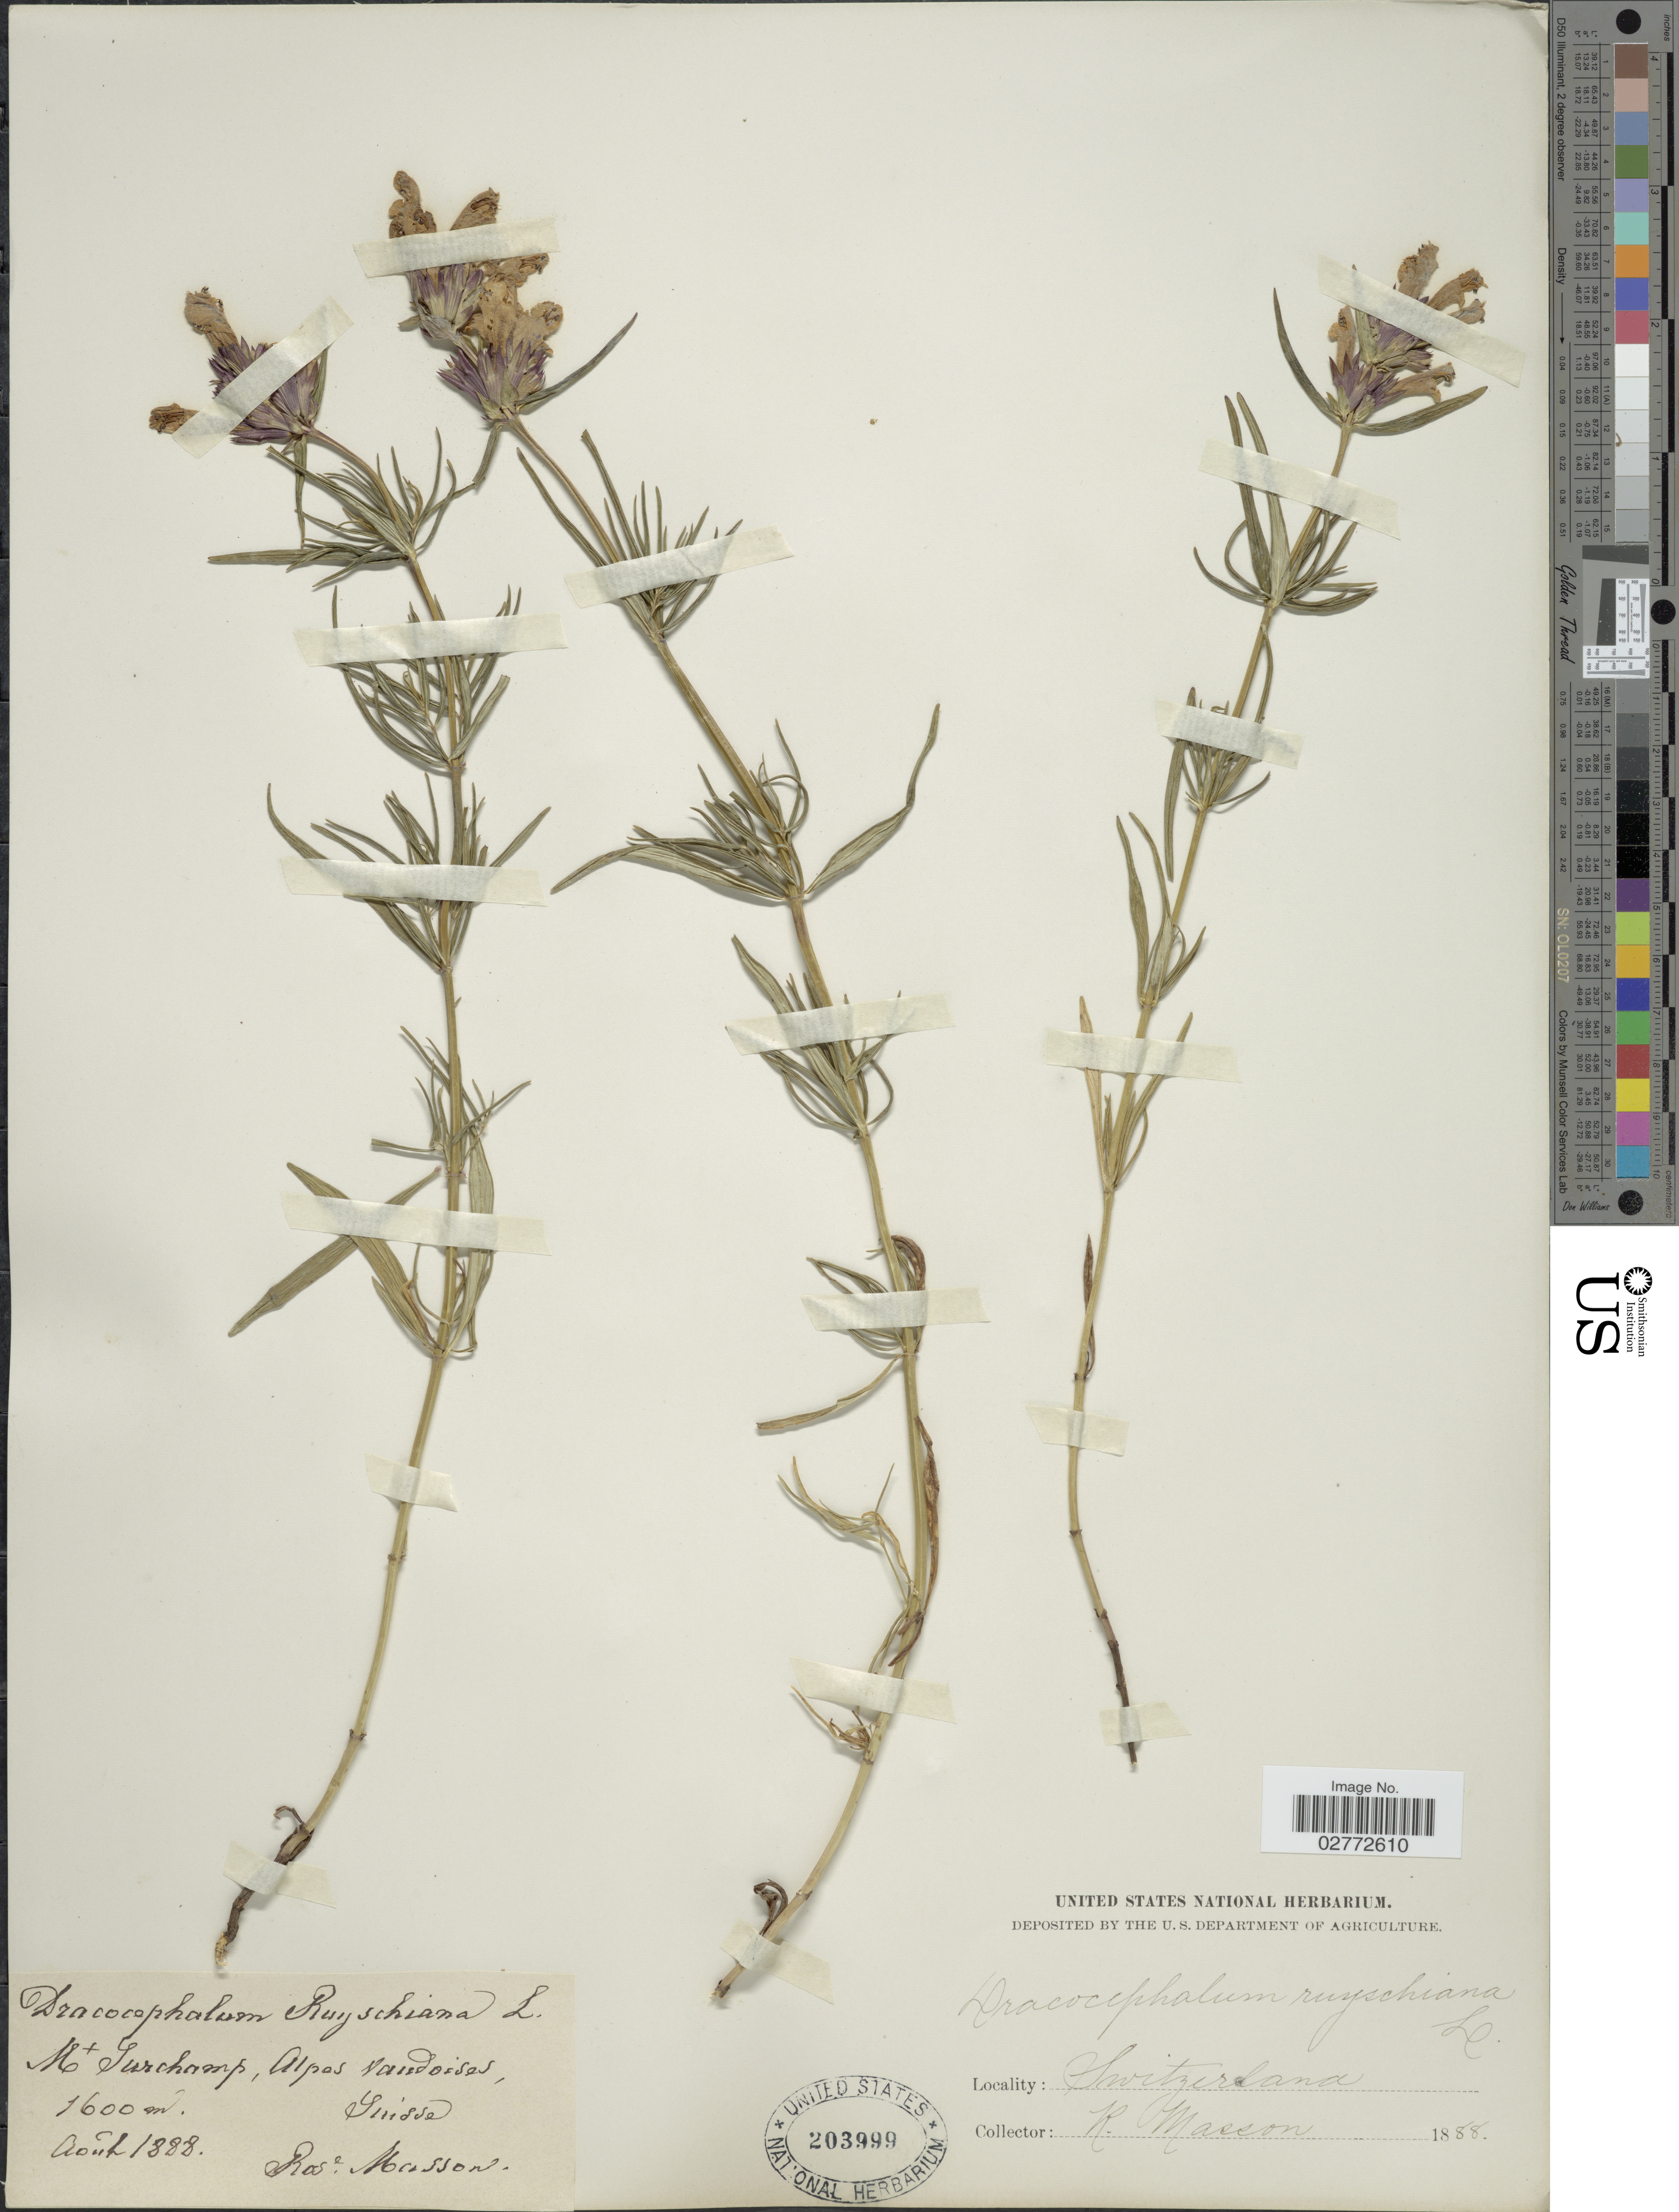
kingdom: Plantae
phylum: Tracheophyta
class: Magnoliopsida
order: Lamiales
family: Lamiaceae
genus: Dracocephalum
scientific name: Dracocephalum ruyschiana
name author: L.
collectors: R. Masson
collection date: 1888-08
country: Switzerland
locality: Mt Surchamp, Alpes van doises, Suisse.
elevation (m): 1600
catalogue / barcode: US 203999